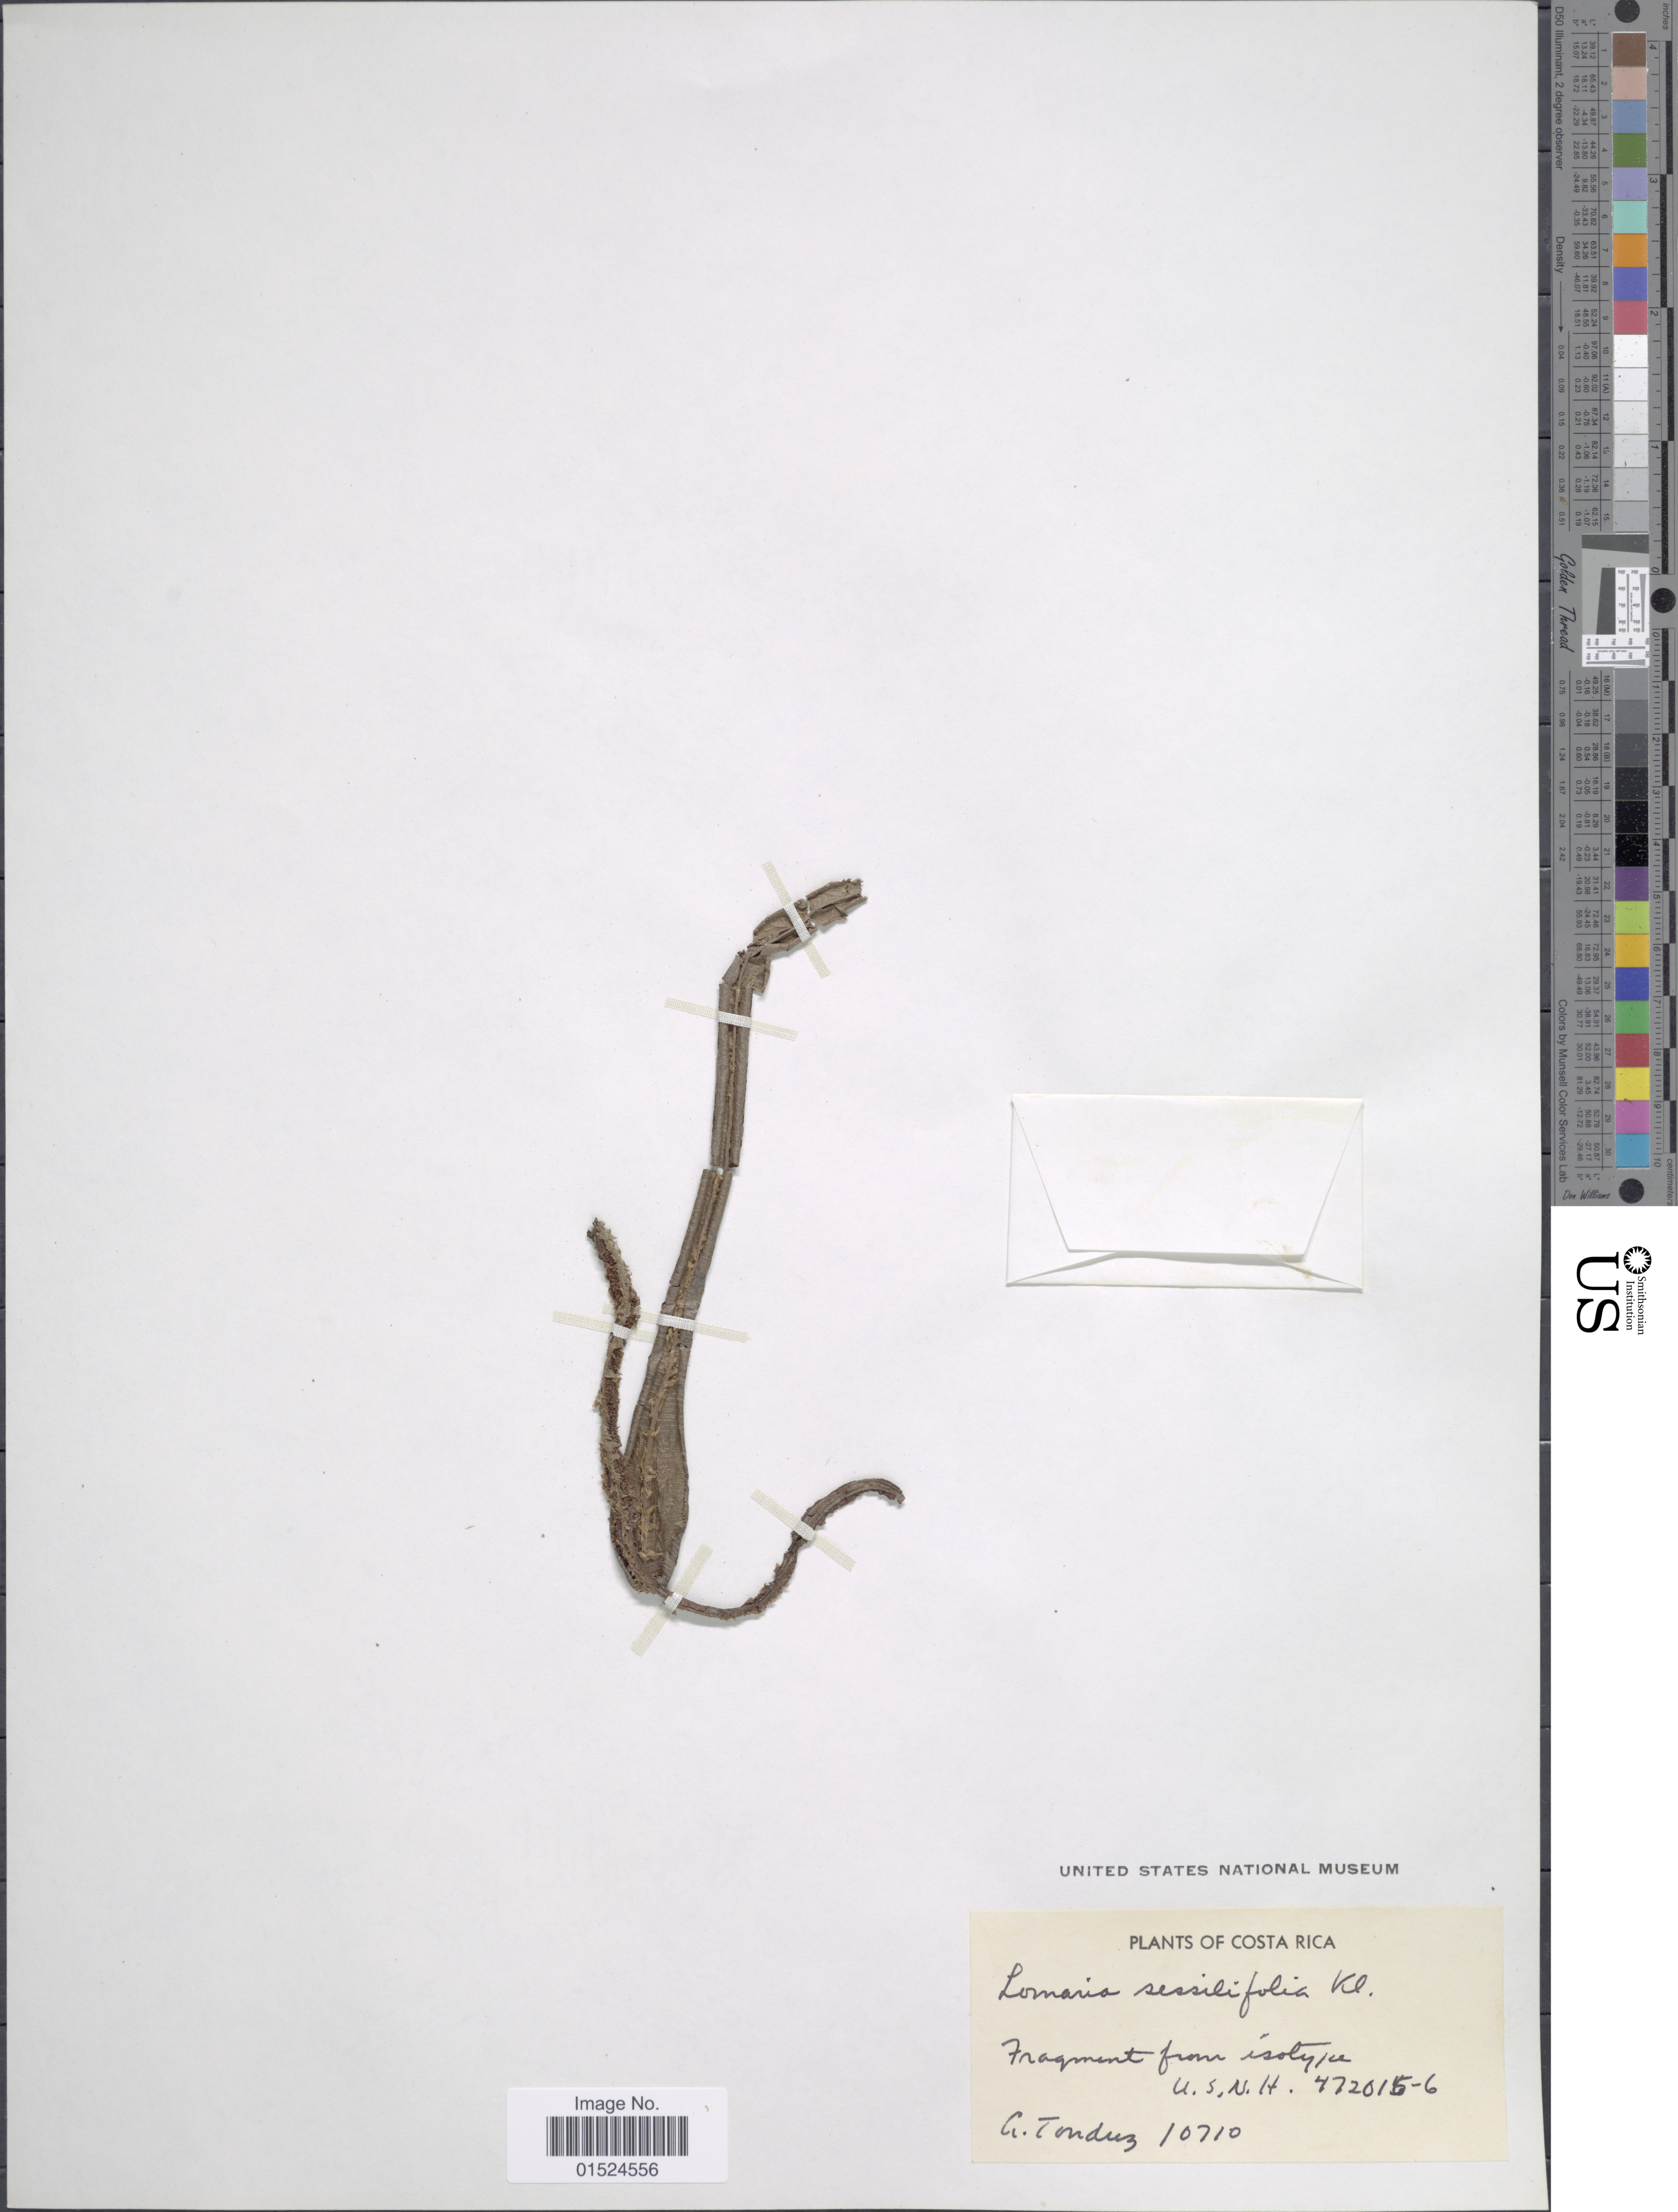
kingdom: Plantae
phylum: Tracheophyta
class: Polypodiopsida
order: Polypodiales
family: Blechnaceae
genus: Blechnum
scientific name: Blechnum sessilifolium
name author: (Klotzsch ex Christ) C. Chr.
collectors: A. Tonduz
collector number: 10710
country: Costa Rica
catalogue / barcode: US 472015